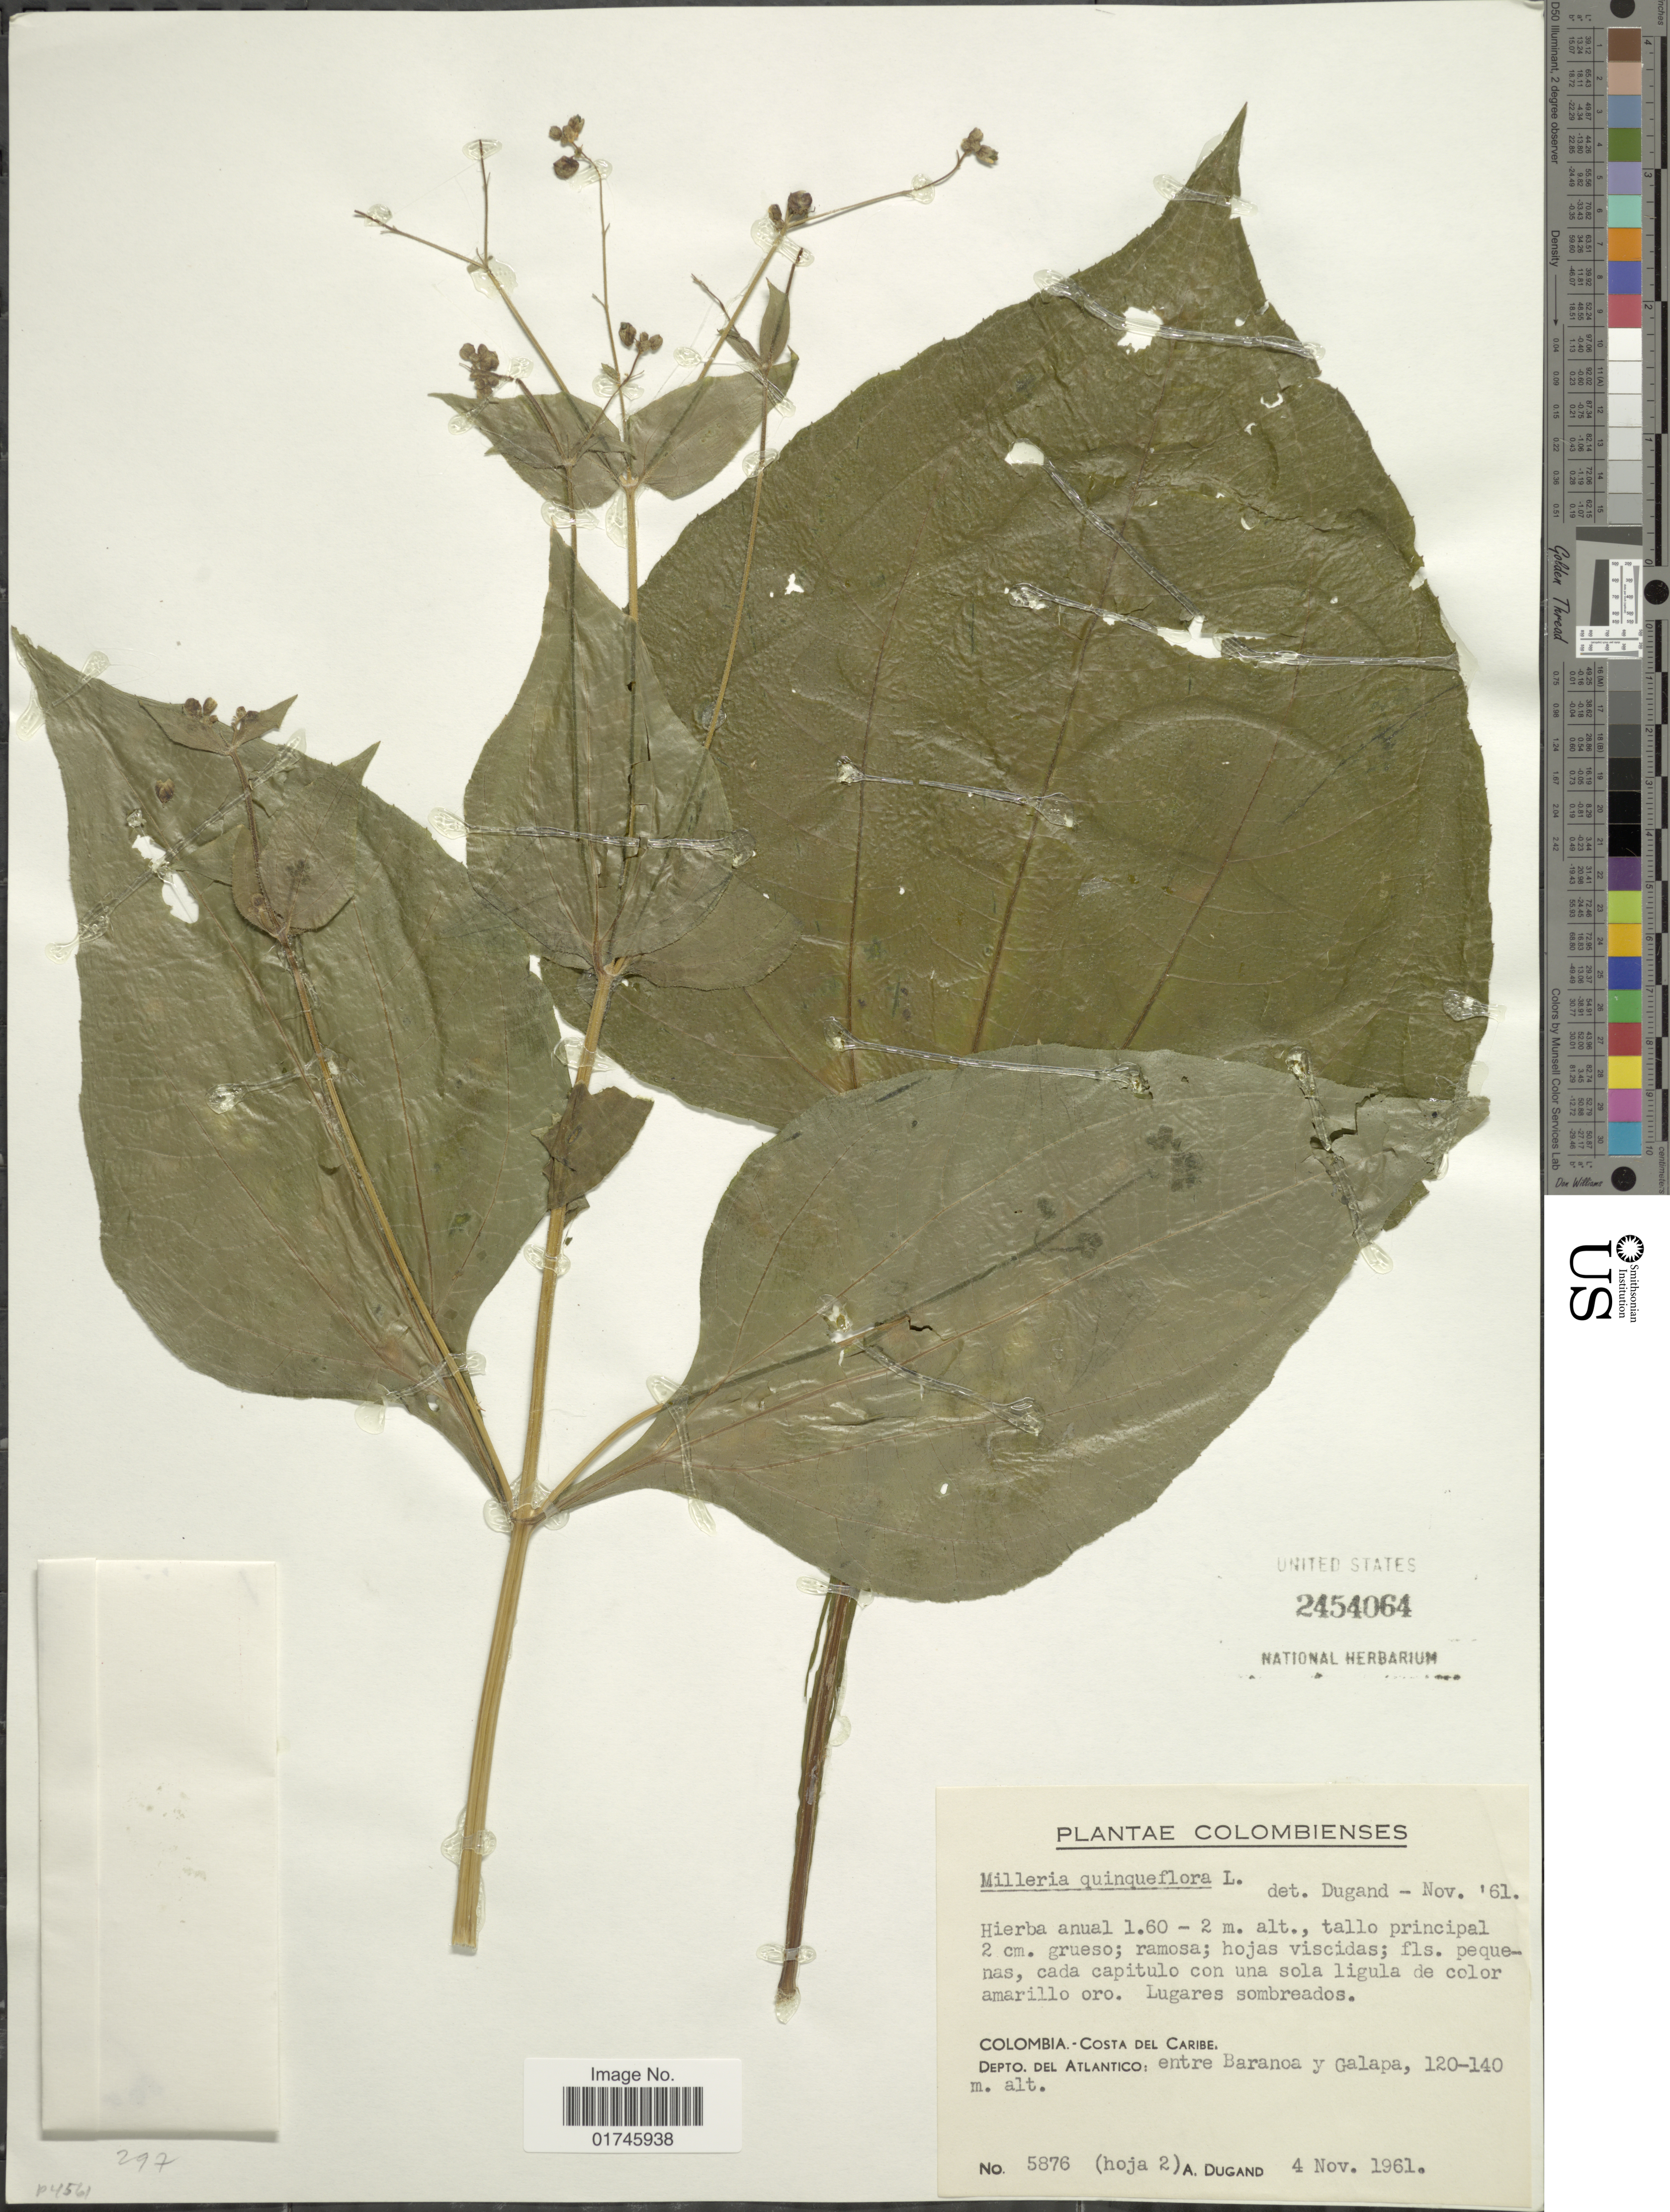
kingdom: Plantae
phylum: Tracheophyta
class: Magnoliopsida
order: Asterales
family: Asteraceae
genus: Milleria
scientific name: Milleria quinqueflora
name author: L.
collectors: A. Dugand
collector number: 5876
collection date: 1961-11-04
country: Colombia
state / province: Atlántico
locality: Depto. Del Atlantioco: entre Baranoa y Galapa.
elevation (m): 120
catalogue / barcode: US 2454064